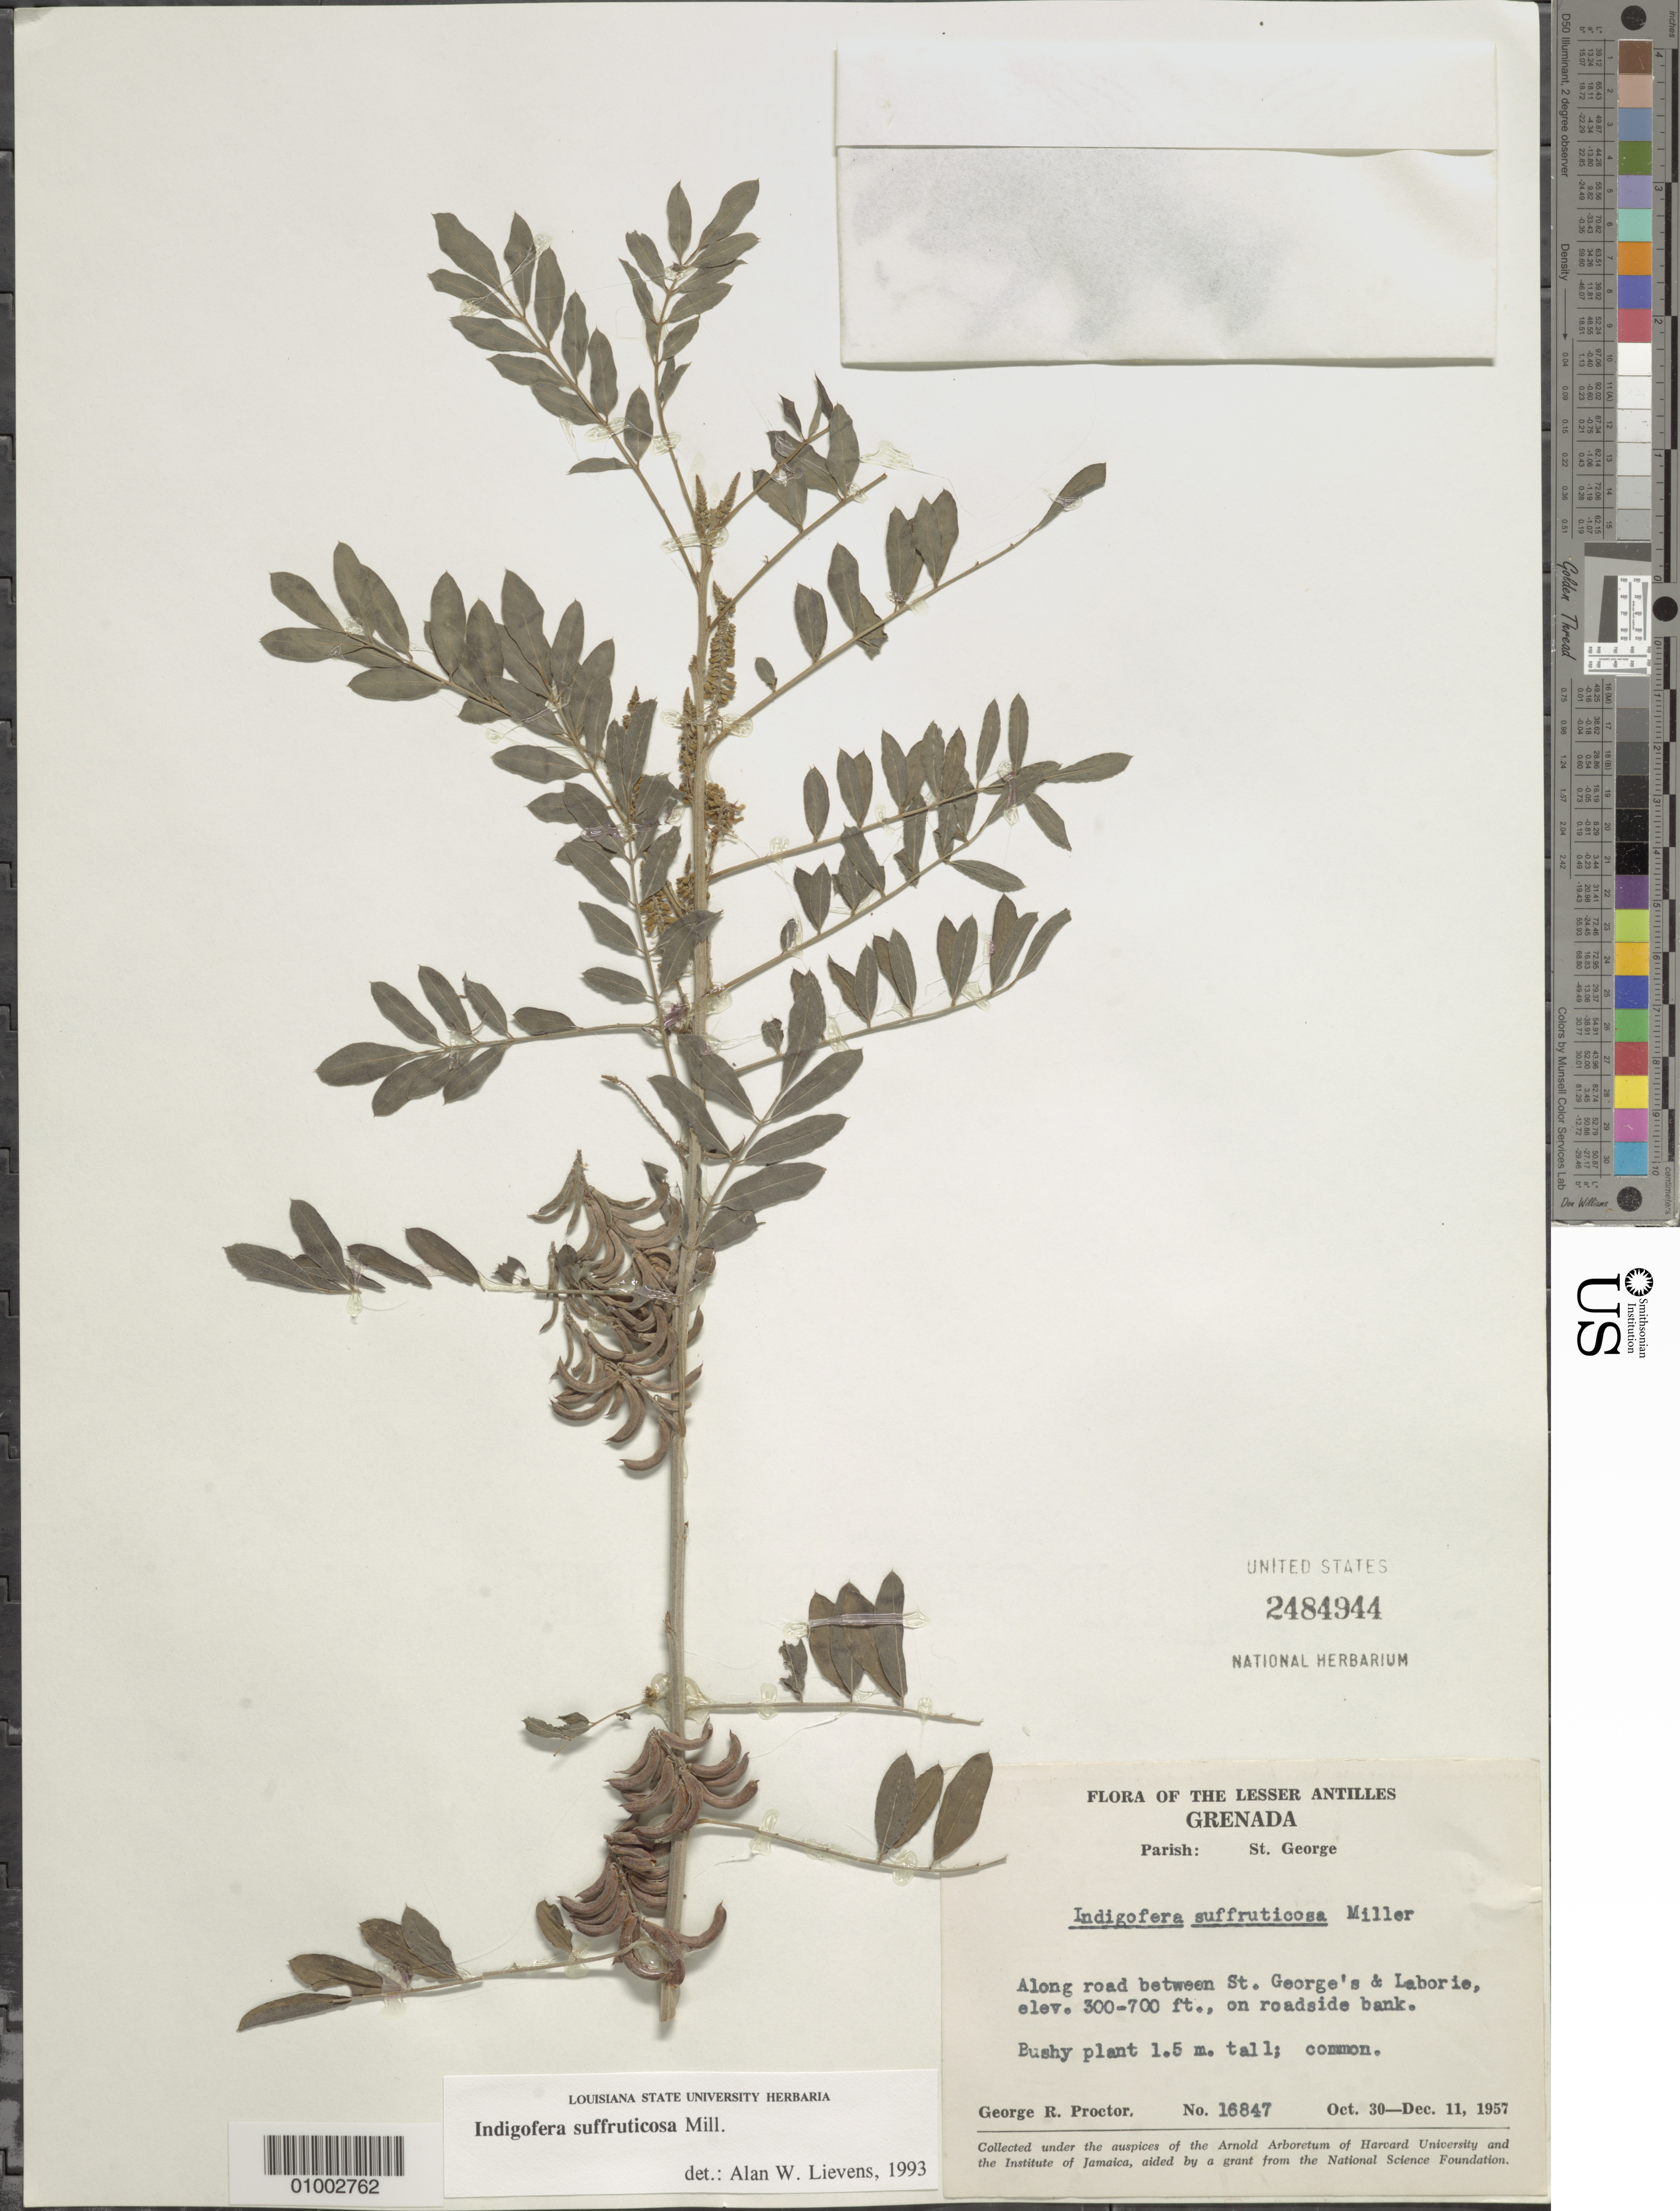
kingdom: Plantae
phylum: Tracheophyta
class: Magnoliopsida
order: Fabales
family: Fabaceae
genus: Indigofera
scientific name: Indigofera suffruticosa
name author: Mill.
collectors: G. R. Proctor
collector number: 16847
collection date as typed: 30 Oct 1957 to 11 Dec 1957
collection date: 1957-10-30/1957-12-11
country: Grenada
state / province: Saint George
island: Grenada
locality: Along road between St. George's and Laborie on roadside bank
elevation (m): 91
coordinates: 0 N, 0 E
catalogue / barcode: US 2484944